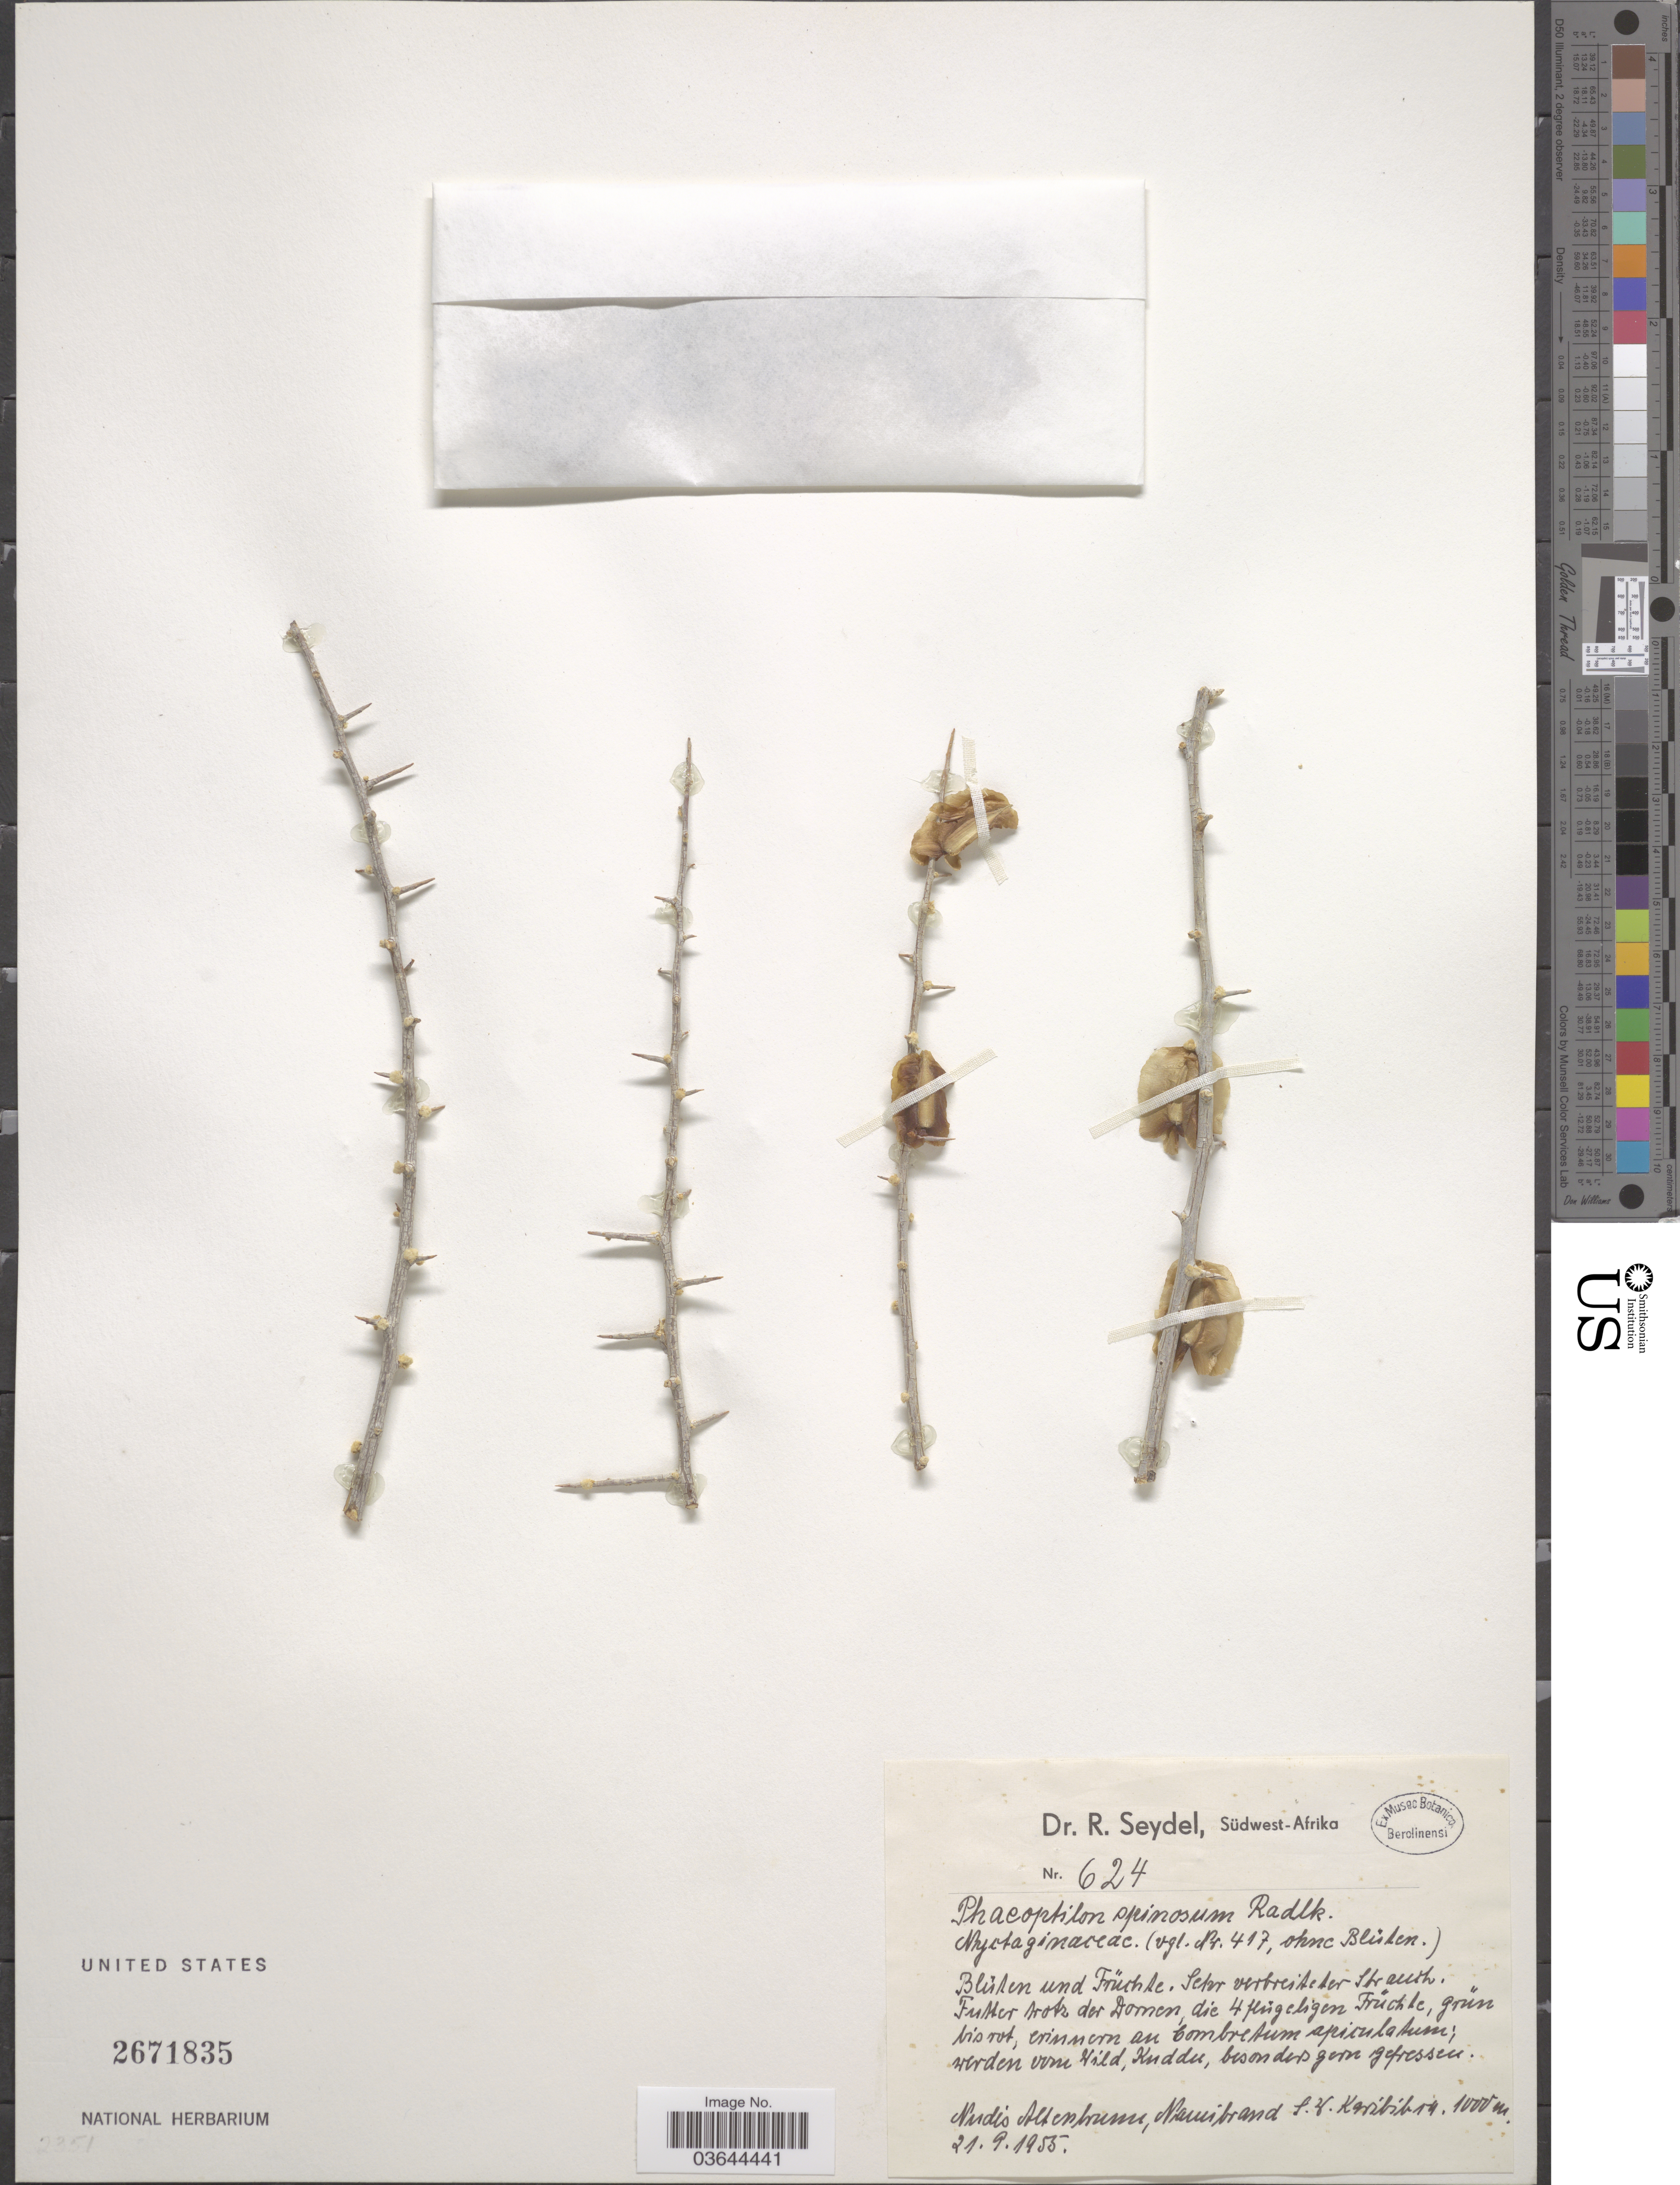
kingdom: Plantae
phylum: Tracheophyta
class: Magnoliopsida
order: Caryophyllales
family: Nyctaginaceae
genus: Phaeoptilum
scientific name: Phaeoptilum spinosum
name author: Radlk.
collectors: R. Seydel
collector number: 624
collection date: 1955-09-21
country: Namibia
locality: Südwest-Afrika, Nudis Altenbrume, Namibrand, S.W. Karibibra.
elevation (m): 1000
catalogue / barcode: US 2671835